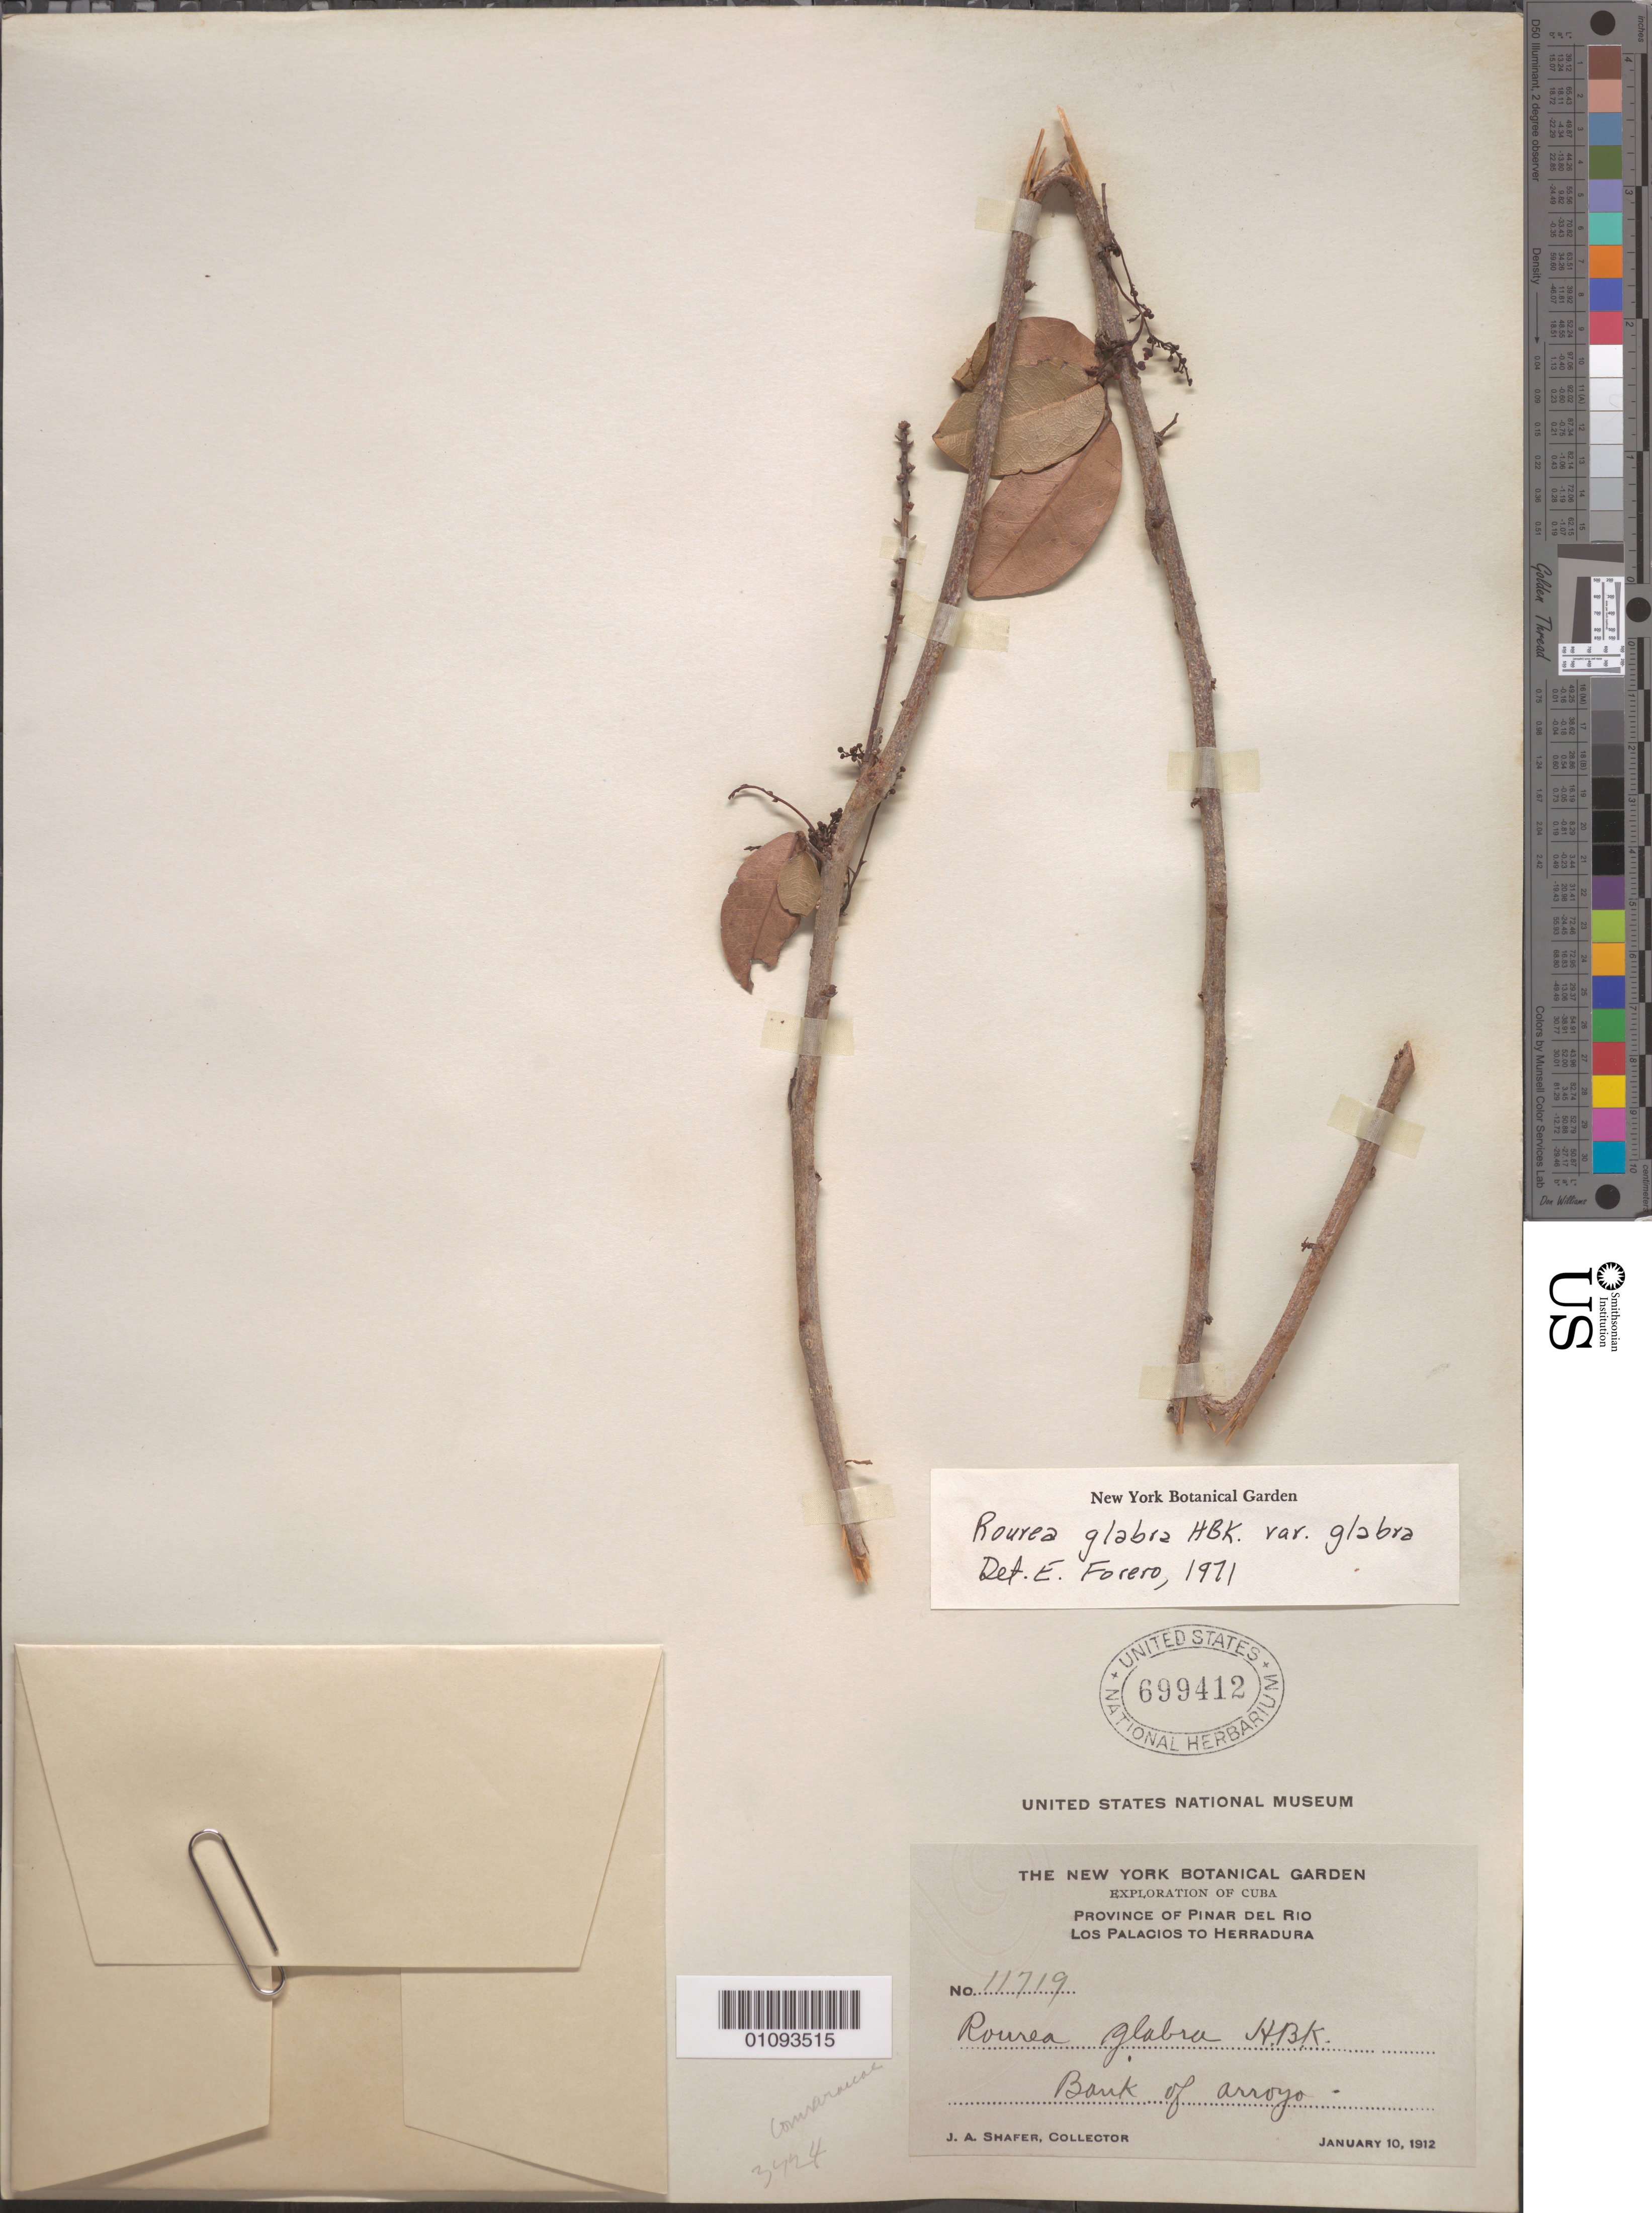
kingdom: Plantae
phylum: Tracheophyta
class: Magnoliopsida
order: Oxalidales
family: Connaraceae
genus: Rourea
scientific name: Rourea glabra var. glabra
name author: Kunth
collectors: J. A. Shafer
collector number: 11719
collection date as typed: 10 Jan 1912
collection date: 1912-01-10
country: Cuba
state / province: Pinar del Rio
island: Cuba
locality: Pinar del Rio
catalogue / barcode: US 699412